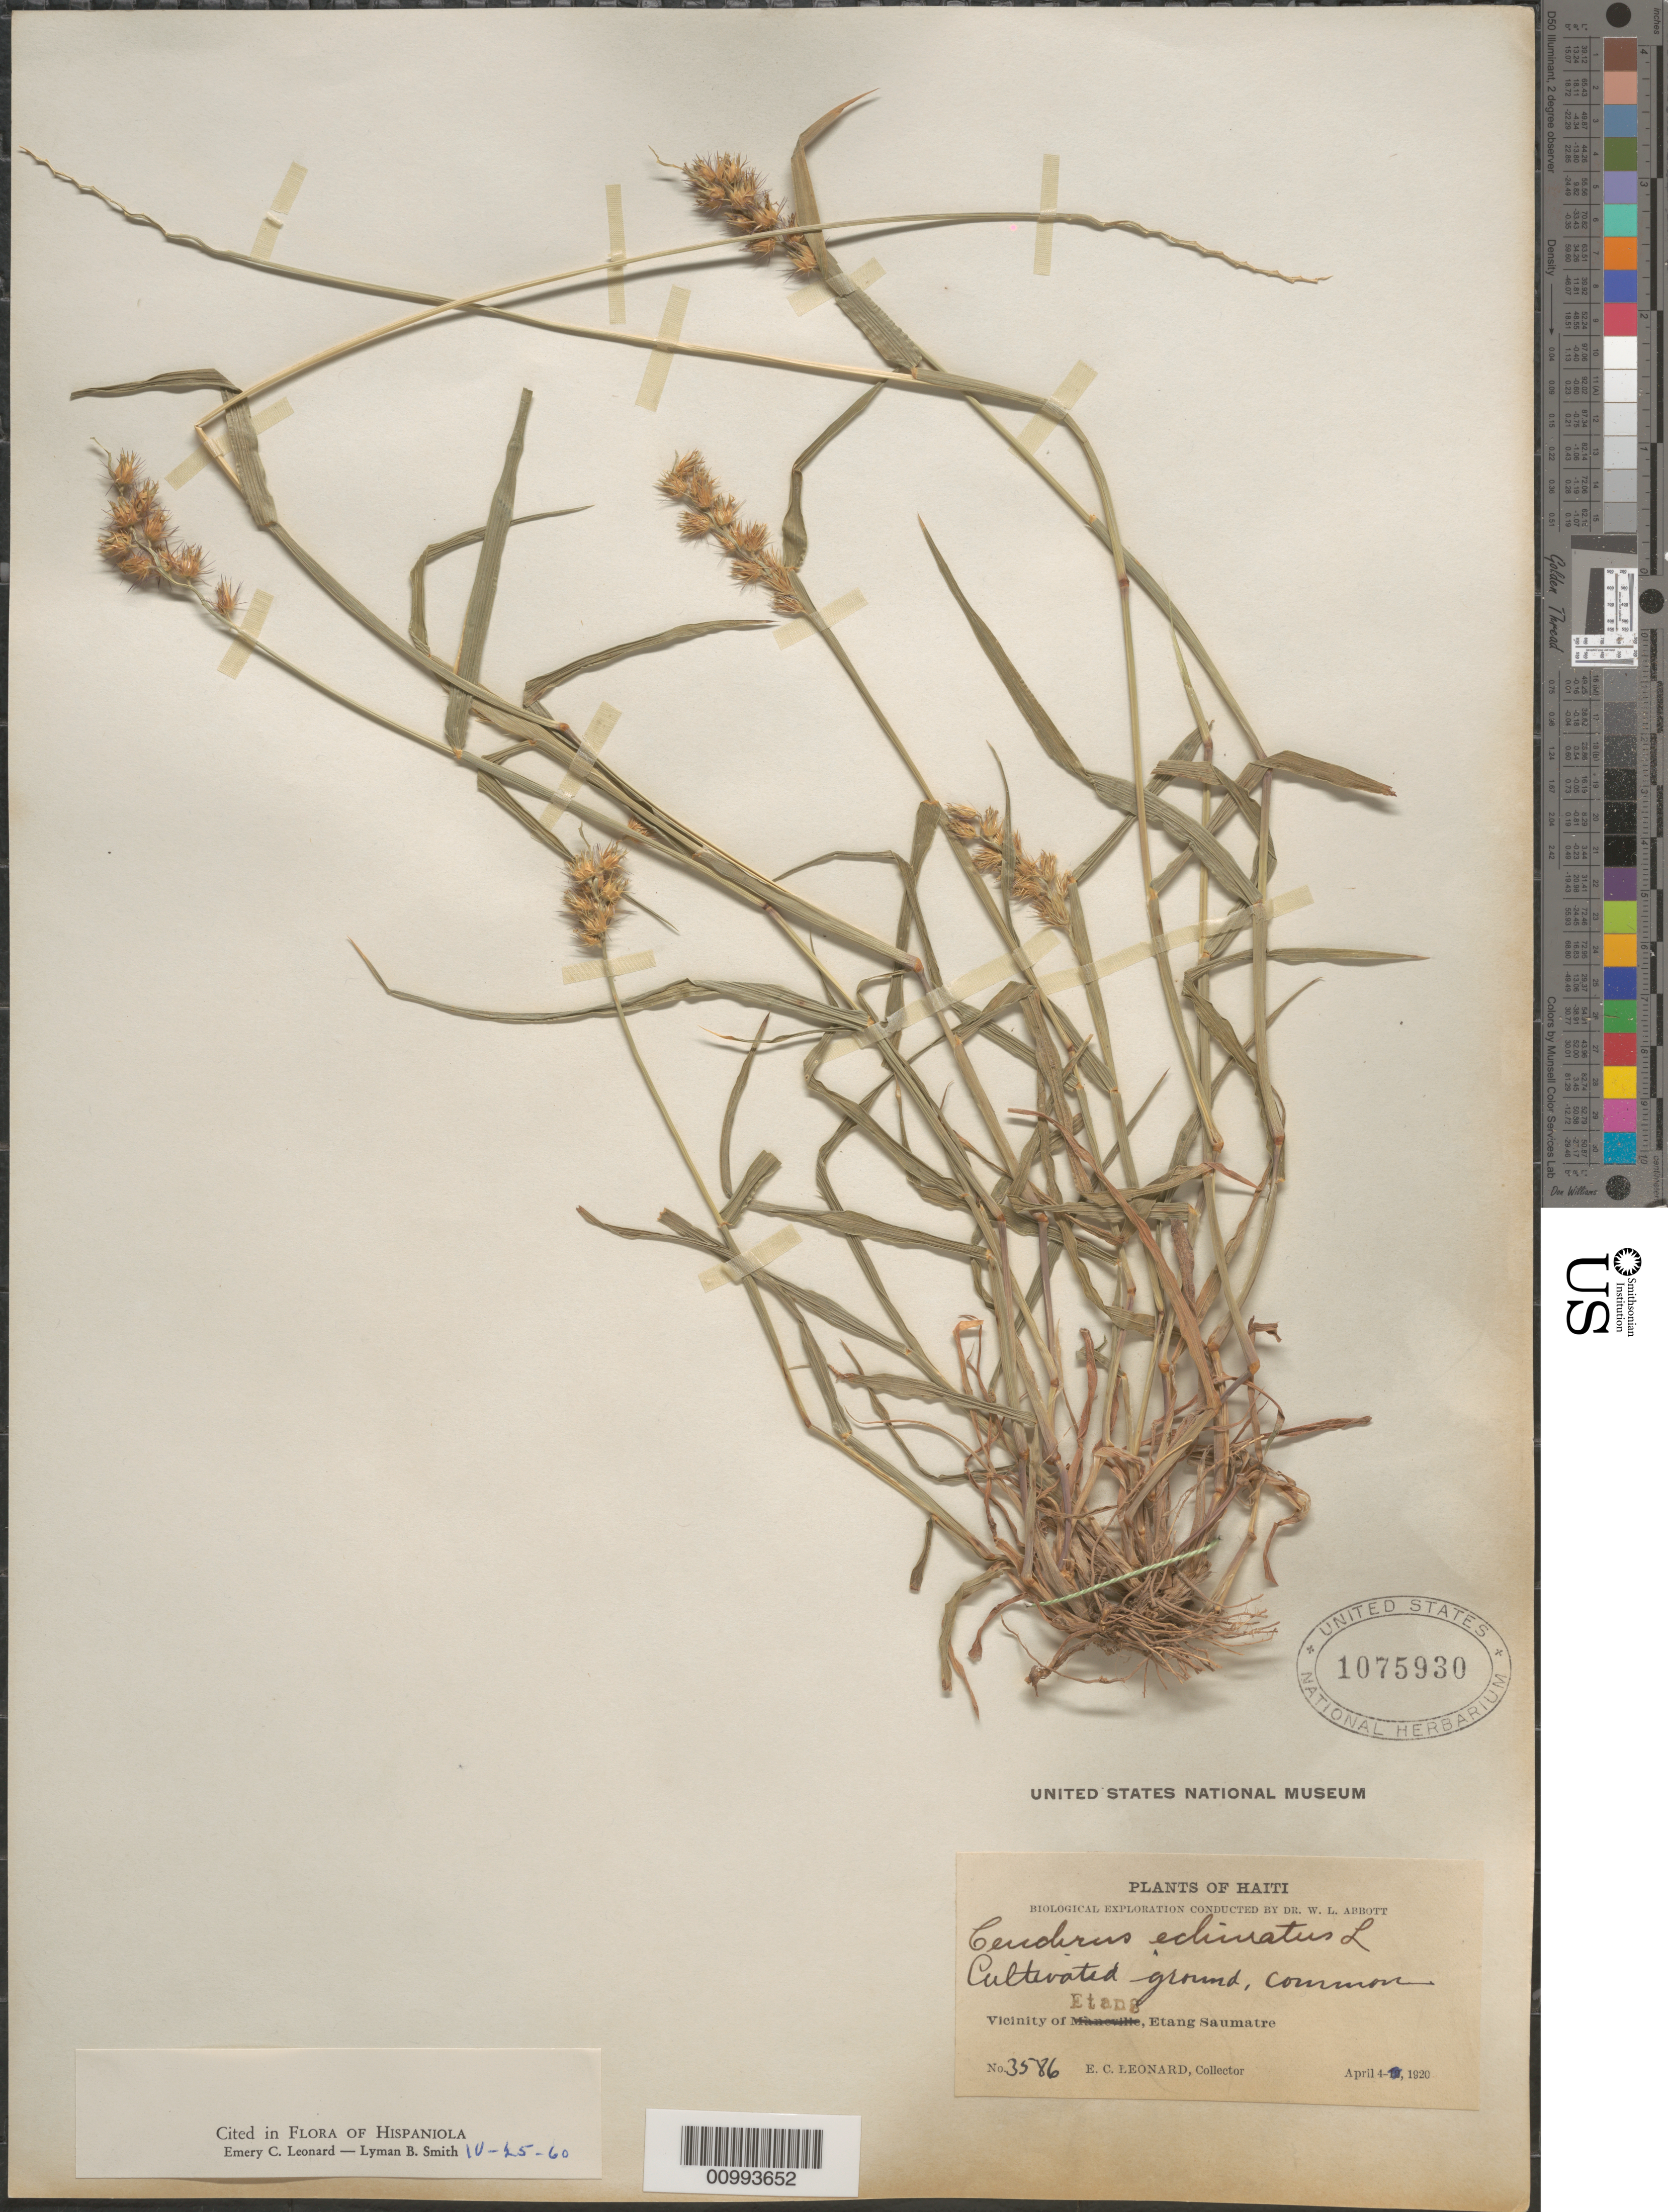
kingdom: Plantae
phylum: Tracheophyta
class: Liliopsida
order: Poales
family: Poaceae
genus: Cenchrus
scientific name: Cenchrus echinatus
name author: L.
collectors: E. C. Leonard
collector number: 3586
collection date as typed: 04 Apr 1920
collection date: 1920-04-04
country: Haiti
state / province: Sud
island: Hispaniola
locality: Vicinity of Etang,Etang Saumatre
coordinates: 0 N, 0 E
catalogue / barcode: US 1075930